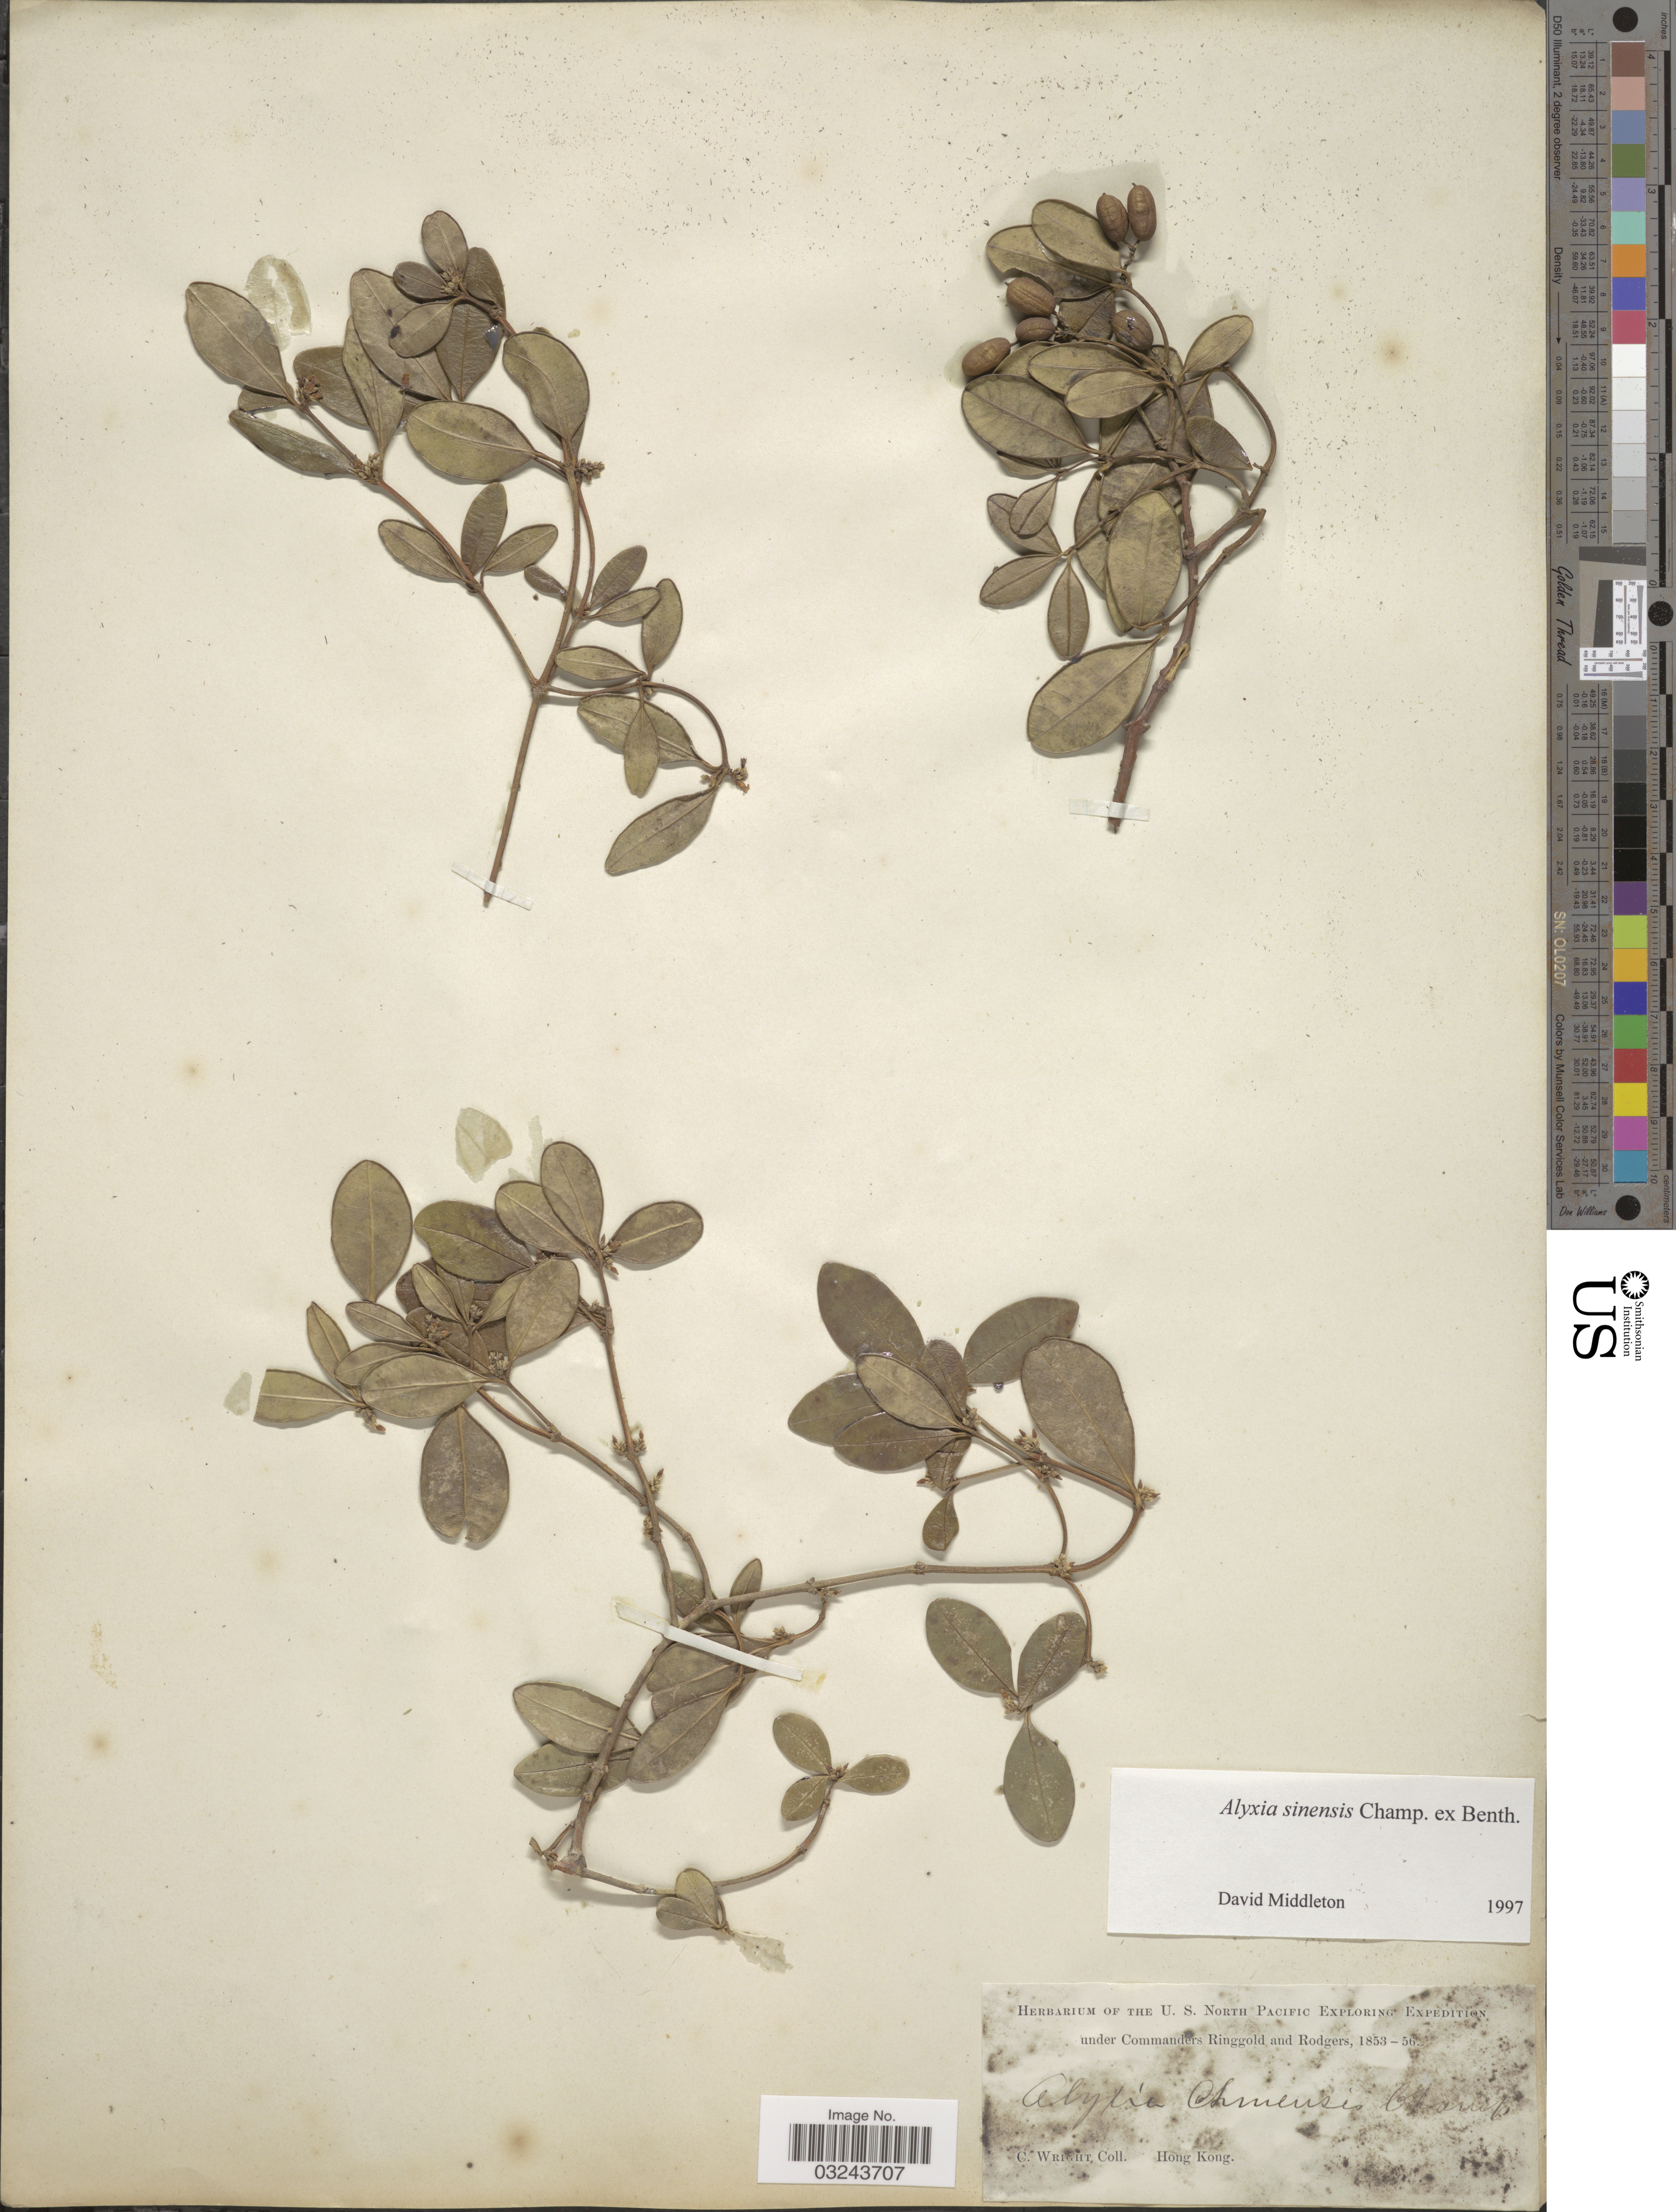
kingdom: Plantae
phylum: Tracheophyta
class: Magnoliopsida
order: Gentianales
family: Apocynaceae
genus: Alyxia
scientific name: Alyxia sinensis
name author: Champ. ex Benth.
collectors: C. Wright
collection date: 1853/1856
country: China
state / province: Hong Kong